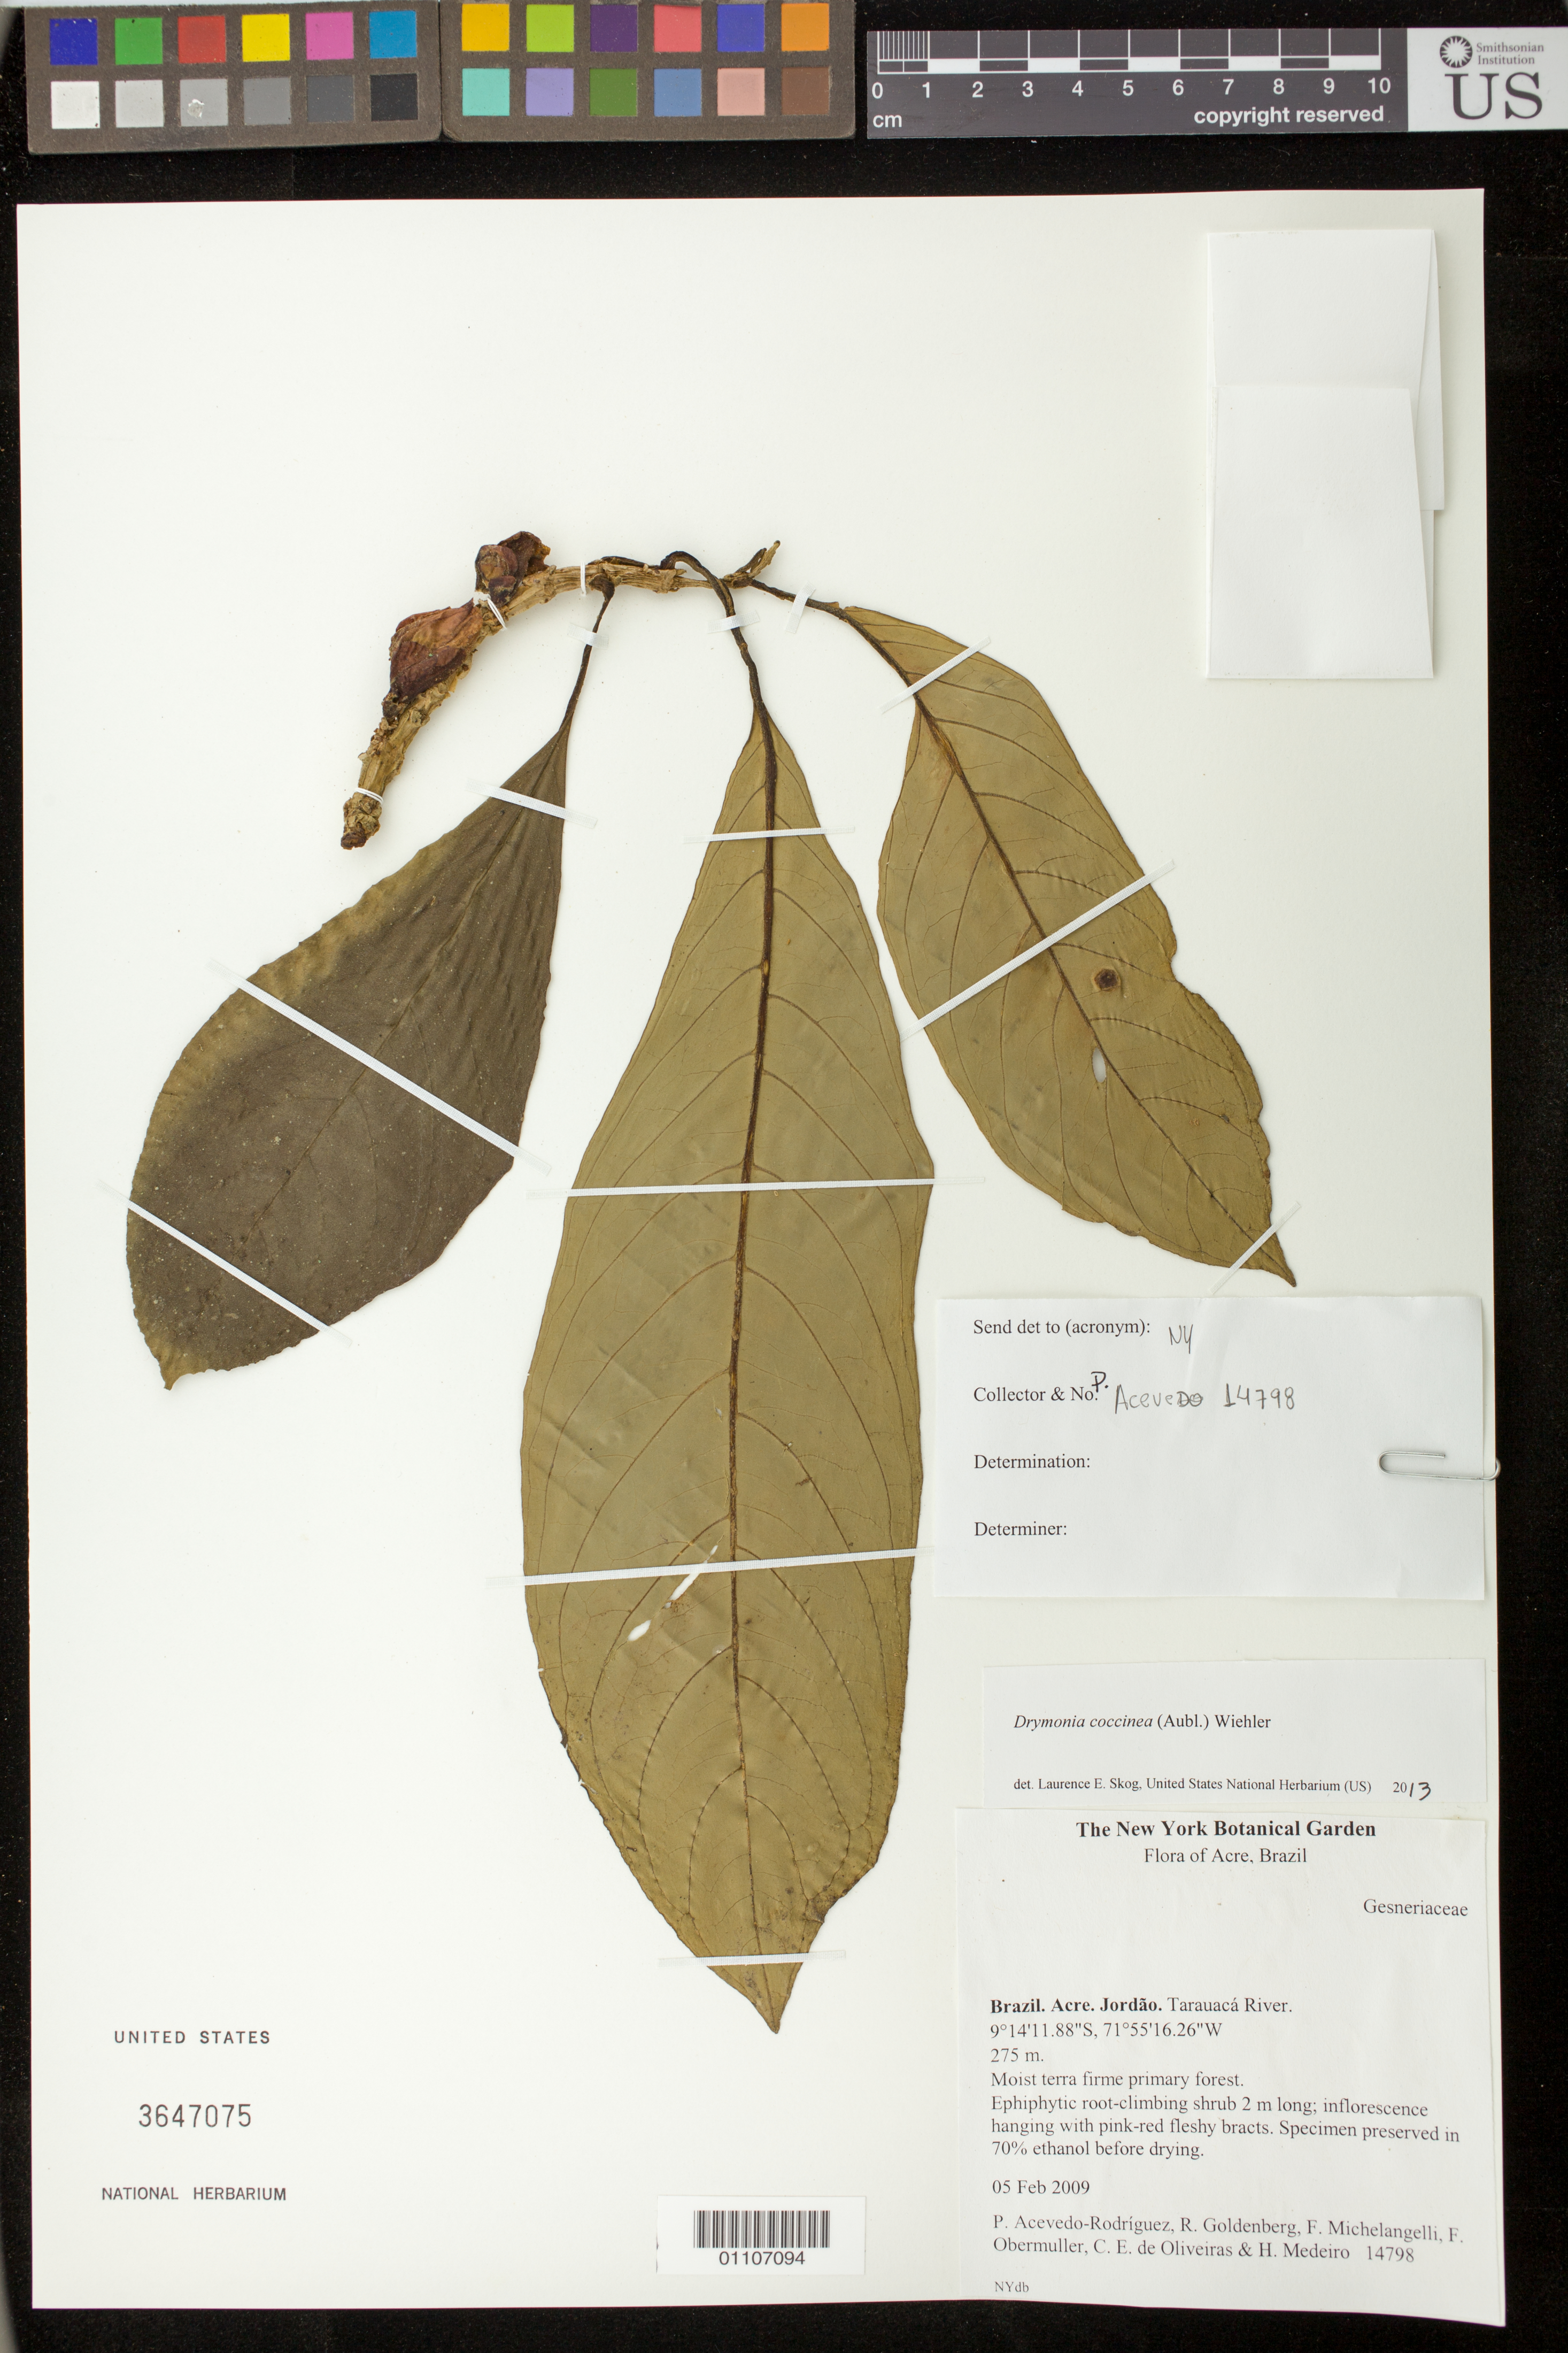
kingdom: Plantae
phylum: Tracheophyta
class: Magnoliopsida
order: Lamiales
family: Gesneriaceae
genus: Drymonia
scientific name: Drymonia coccinea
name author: (Aubl.) Wiehler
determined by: Skog, Laurence E.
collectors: P. Acevedo-Rodr., R. Goldenberg, F. A. Michelangeli, F. A. Obermuller, C. E. de Oliveiras & H. Medeira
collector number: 14798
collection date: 2009-02-05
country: Brazil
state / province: Acre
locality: Tarauca River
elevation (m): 275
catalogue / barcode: US 3647075